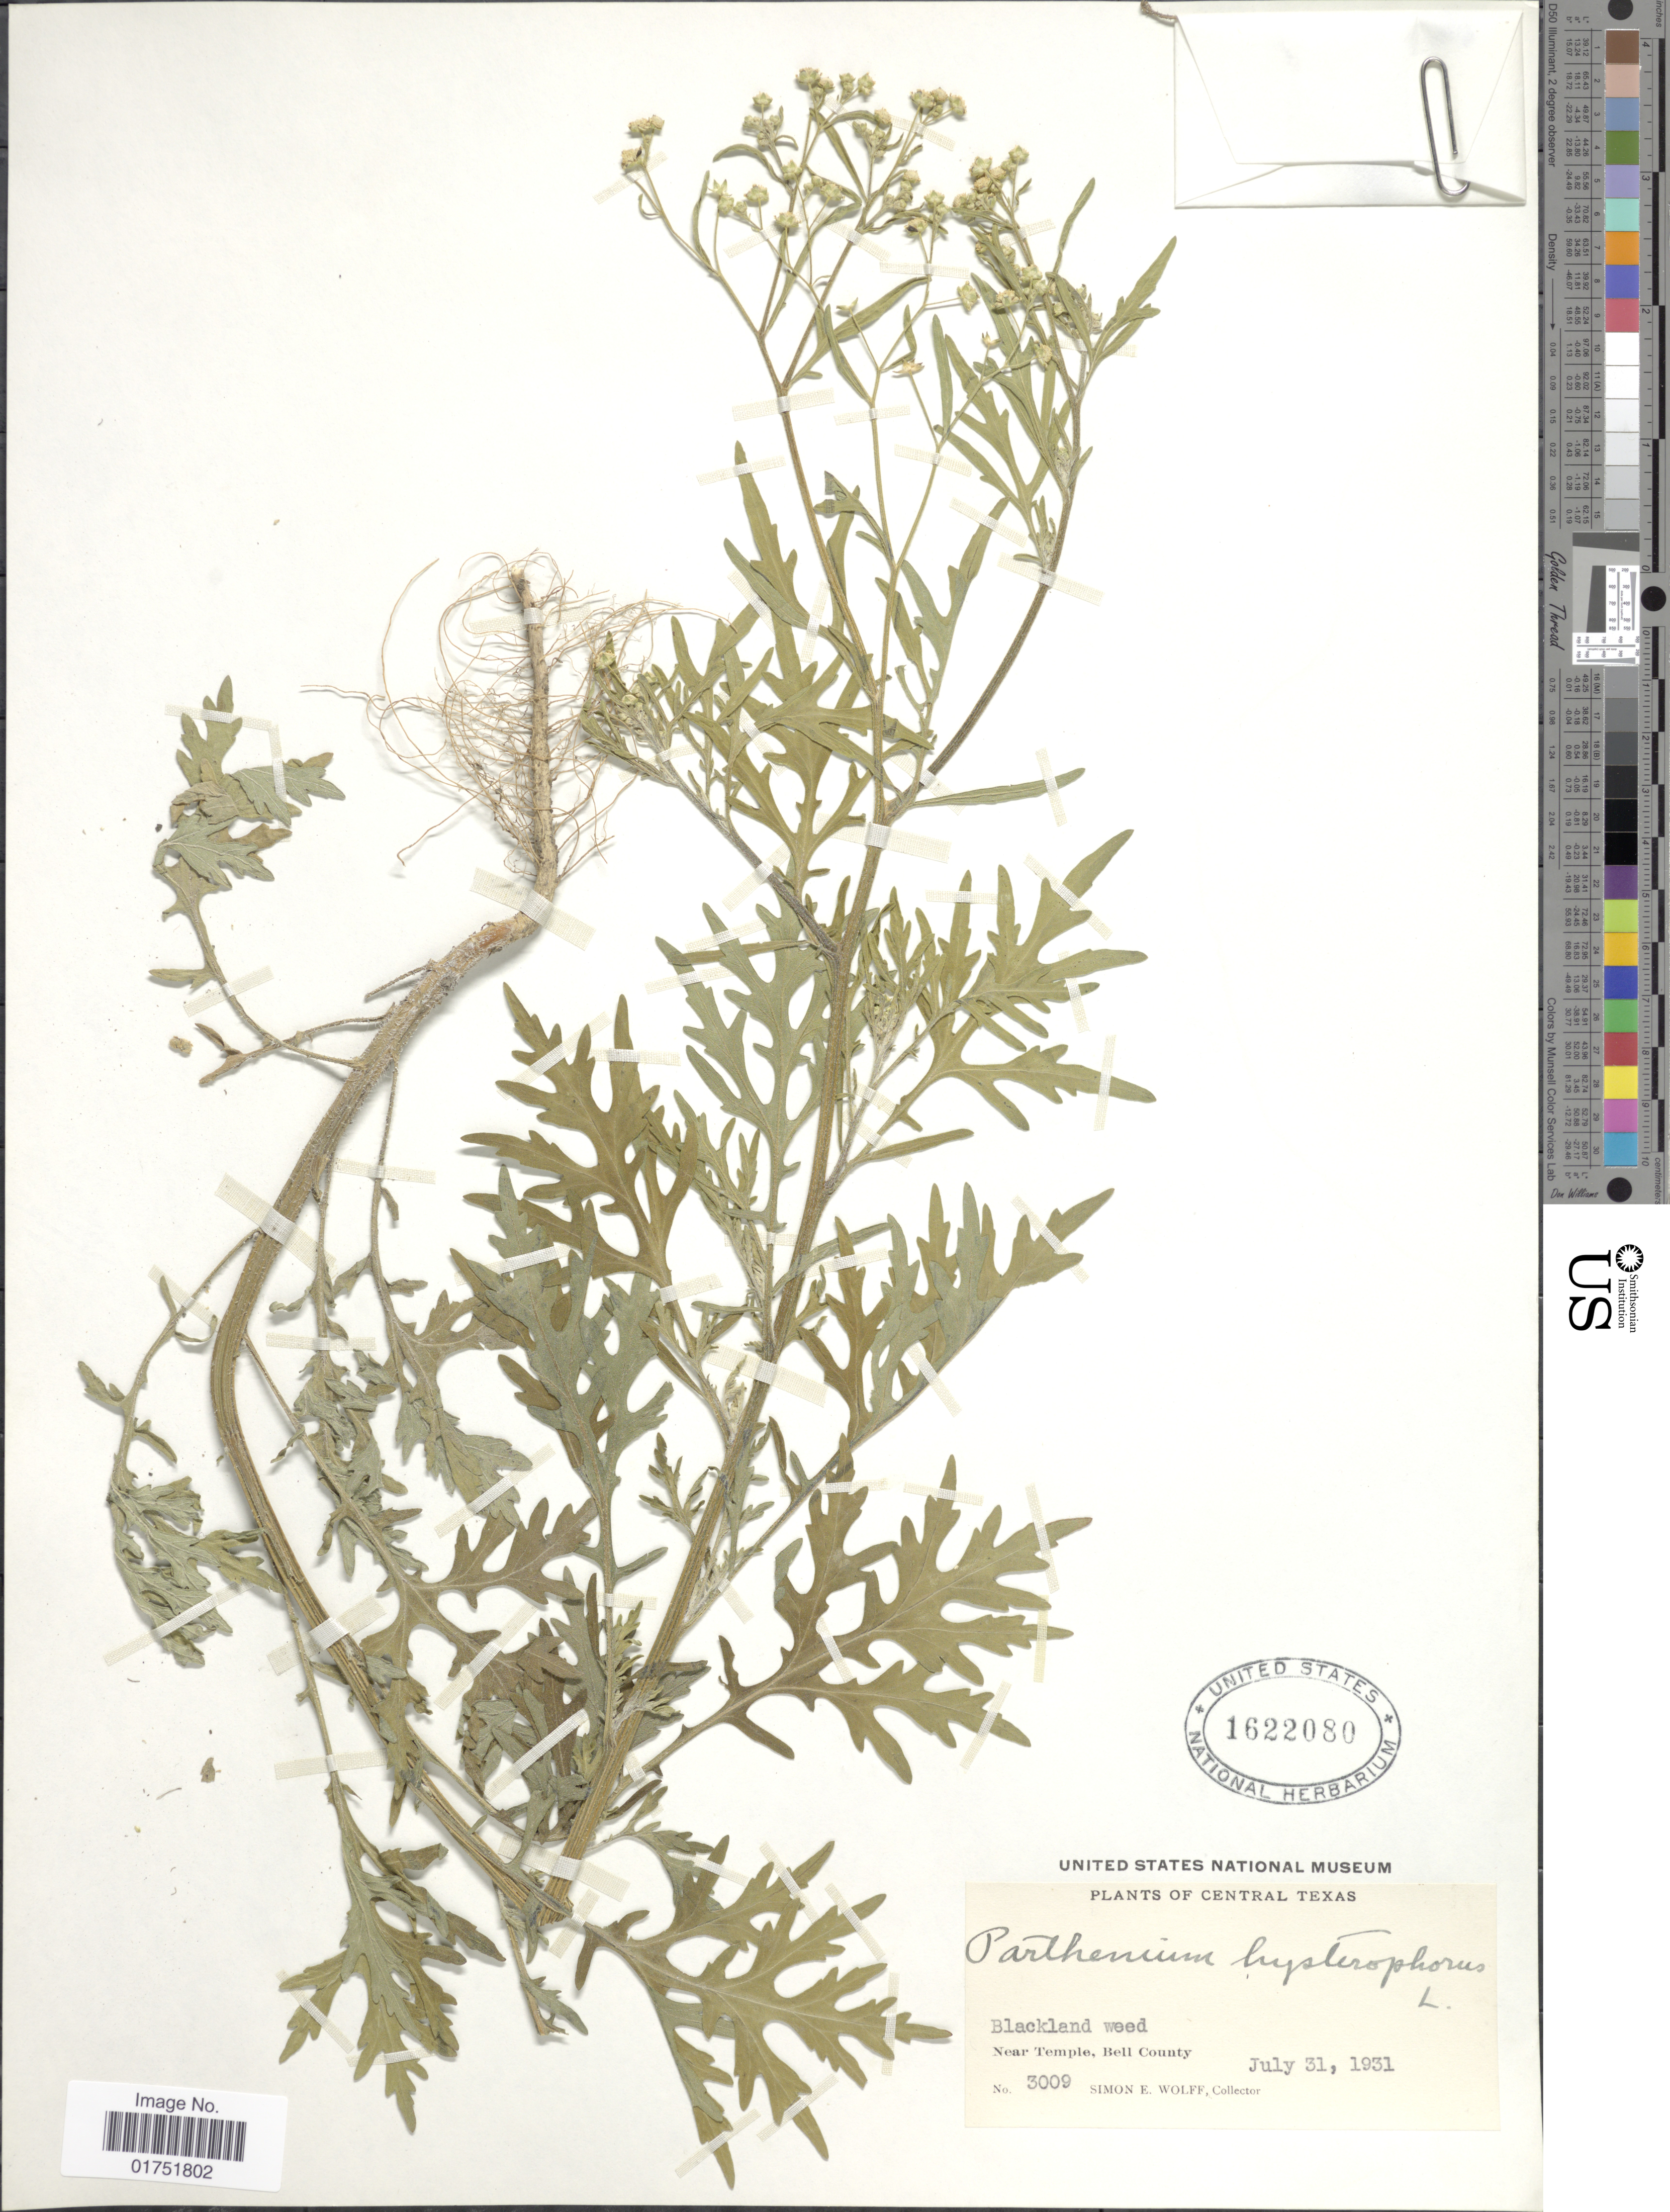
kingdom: Plantae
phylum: Tracheophyta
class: Magnoliopsida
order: Asterales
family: Asteraceae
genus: Parthenium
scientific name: Parthenium hysterophorus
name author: L.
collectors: S. E. Wolff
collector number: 3009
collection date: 1931-07-31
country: United States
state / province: Texas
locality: Central Texas, near Temple, Bell County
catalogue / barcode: US 1622080